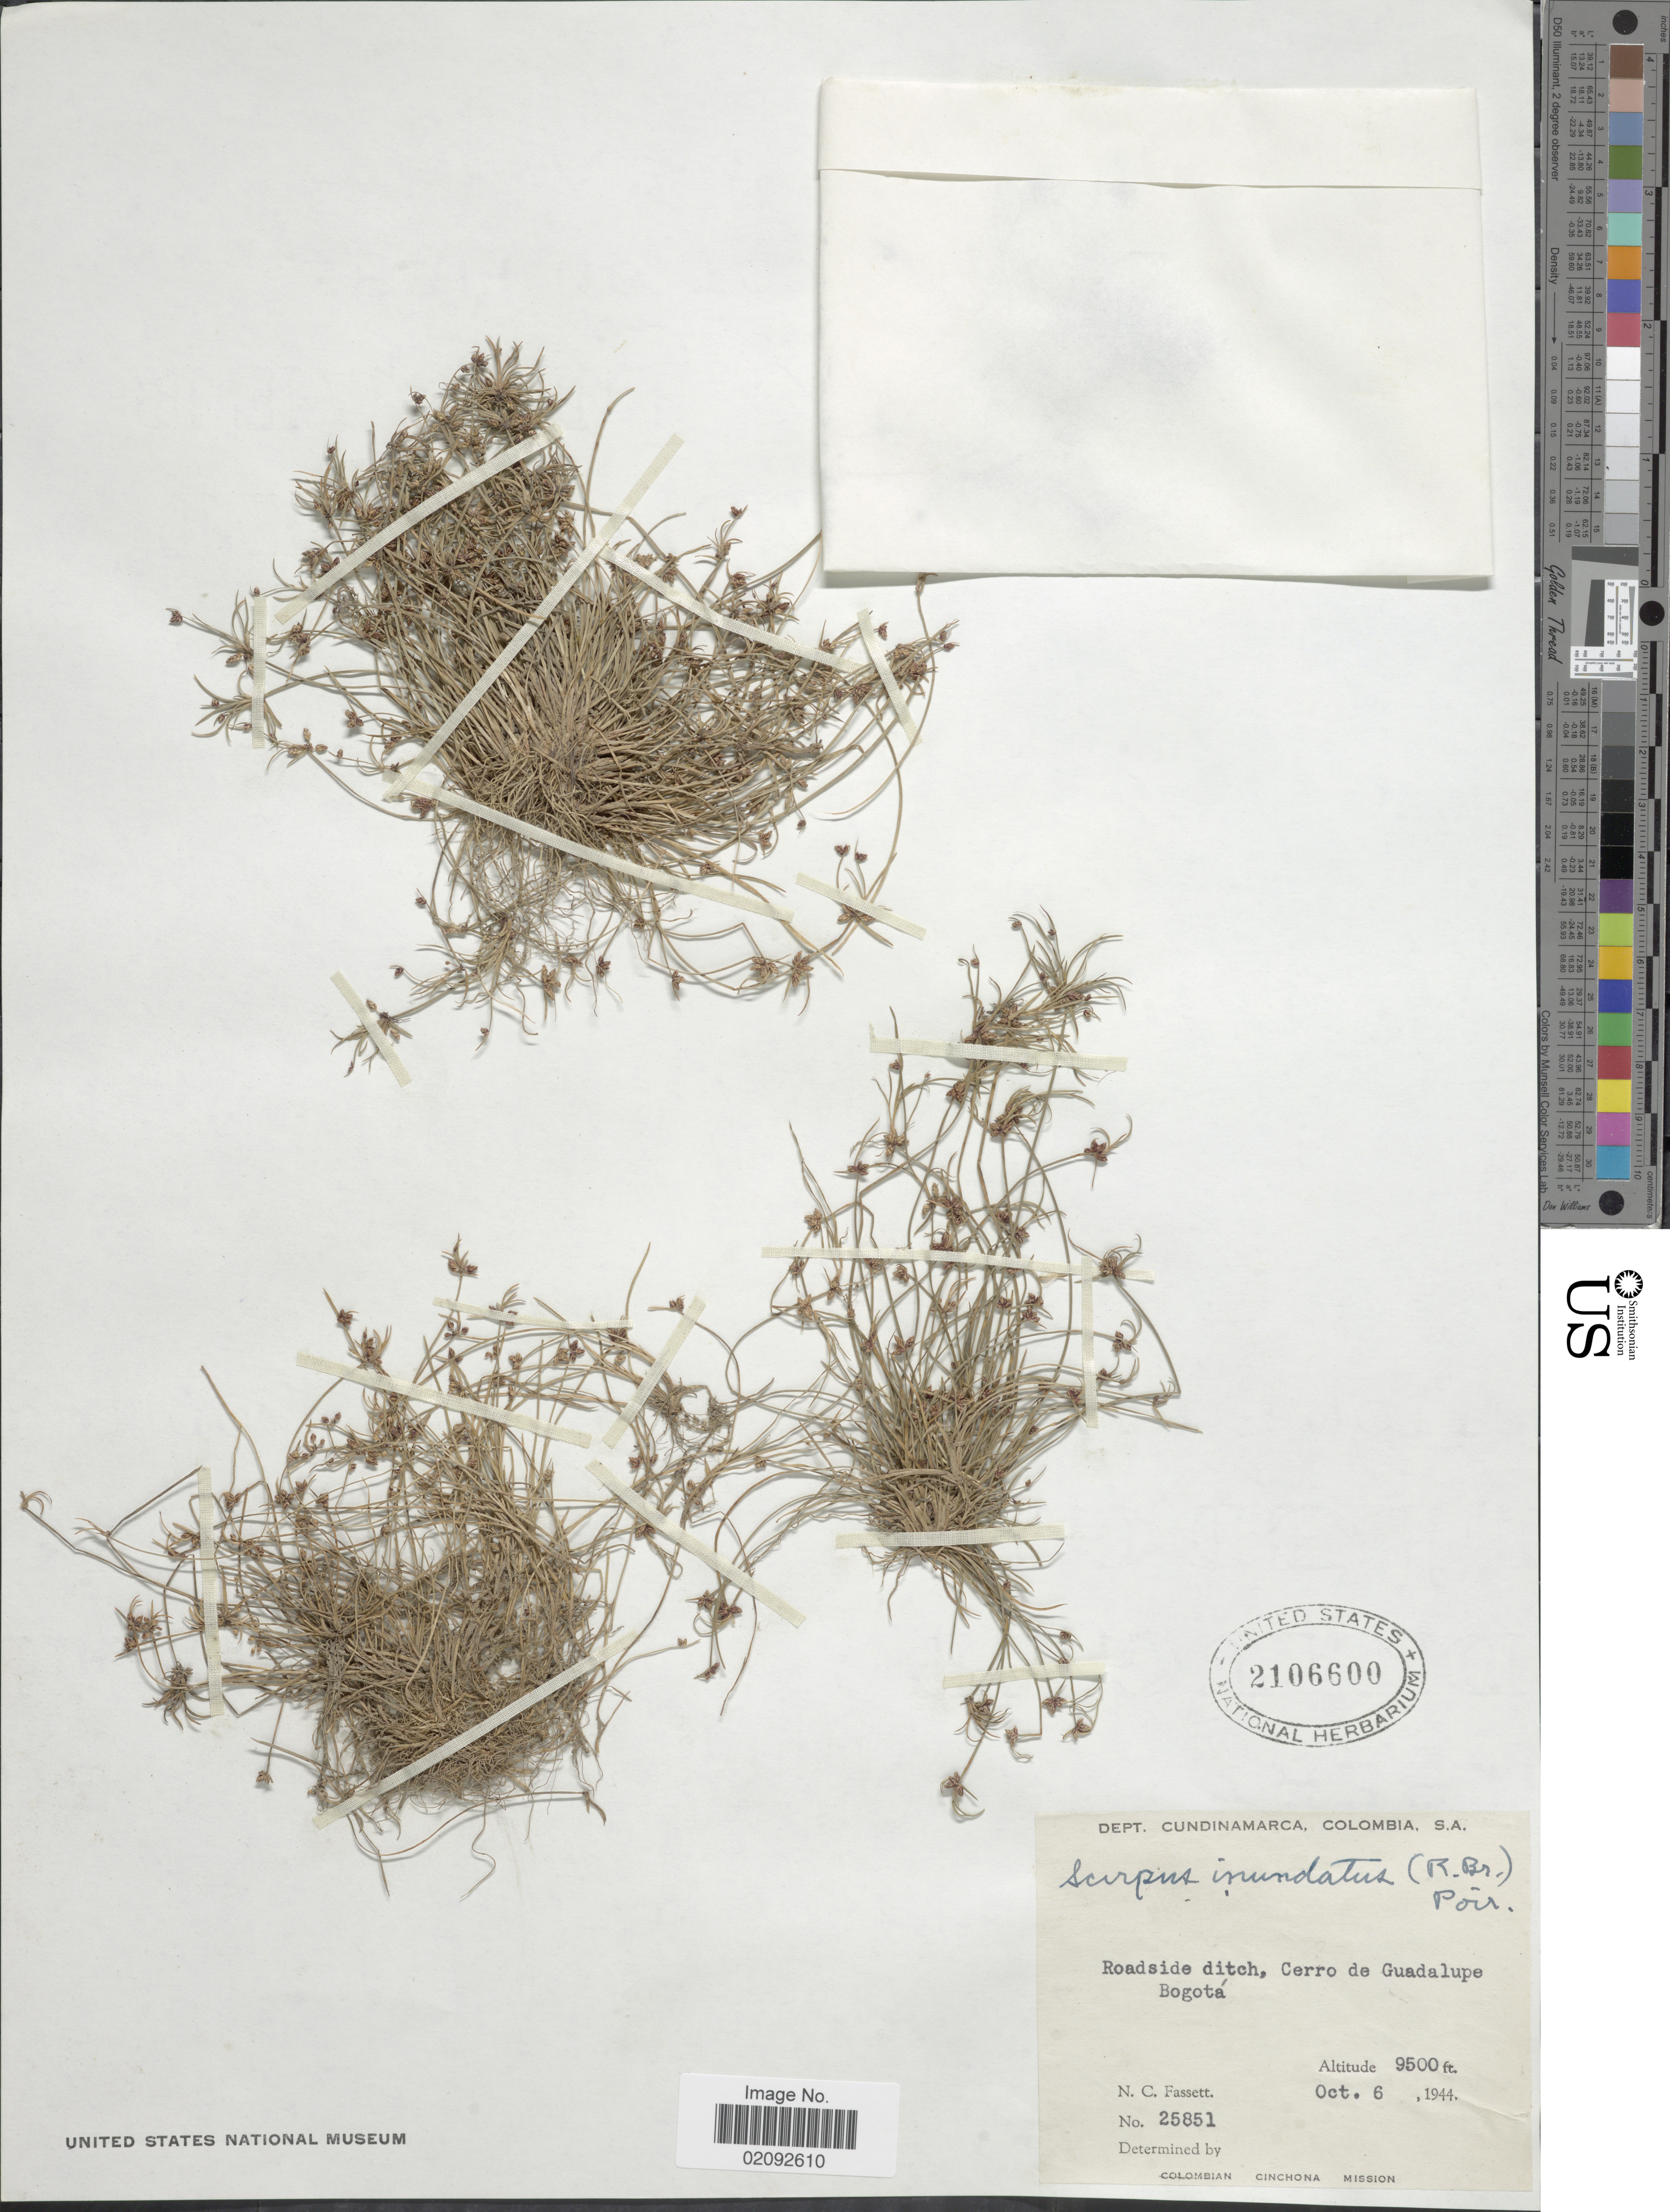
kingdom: Plantae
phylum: Tracheophyta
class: Liliopsida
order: Poales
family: Cyperaceae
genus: Isolepis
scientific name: Isolepis nigricans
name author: Kunth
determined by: Strong, Mark T., (BOT), Smithsonian Institution - National Museum of Natural History (UNITED STATES)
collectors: N. C. Fassett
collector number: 25851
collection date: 1944-10-06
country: Colombia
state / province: Cundinamarca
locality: Roadside ditch, Cerro de Guadalupe, Bogota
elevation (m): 2896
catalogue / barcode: US 2106600